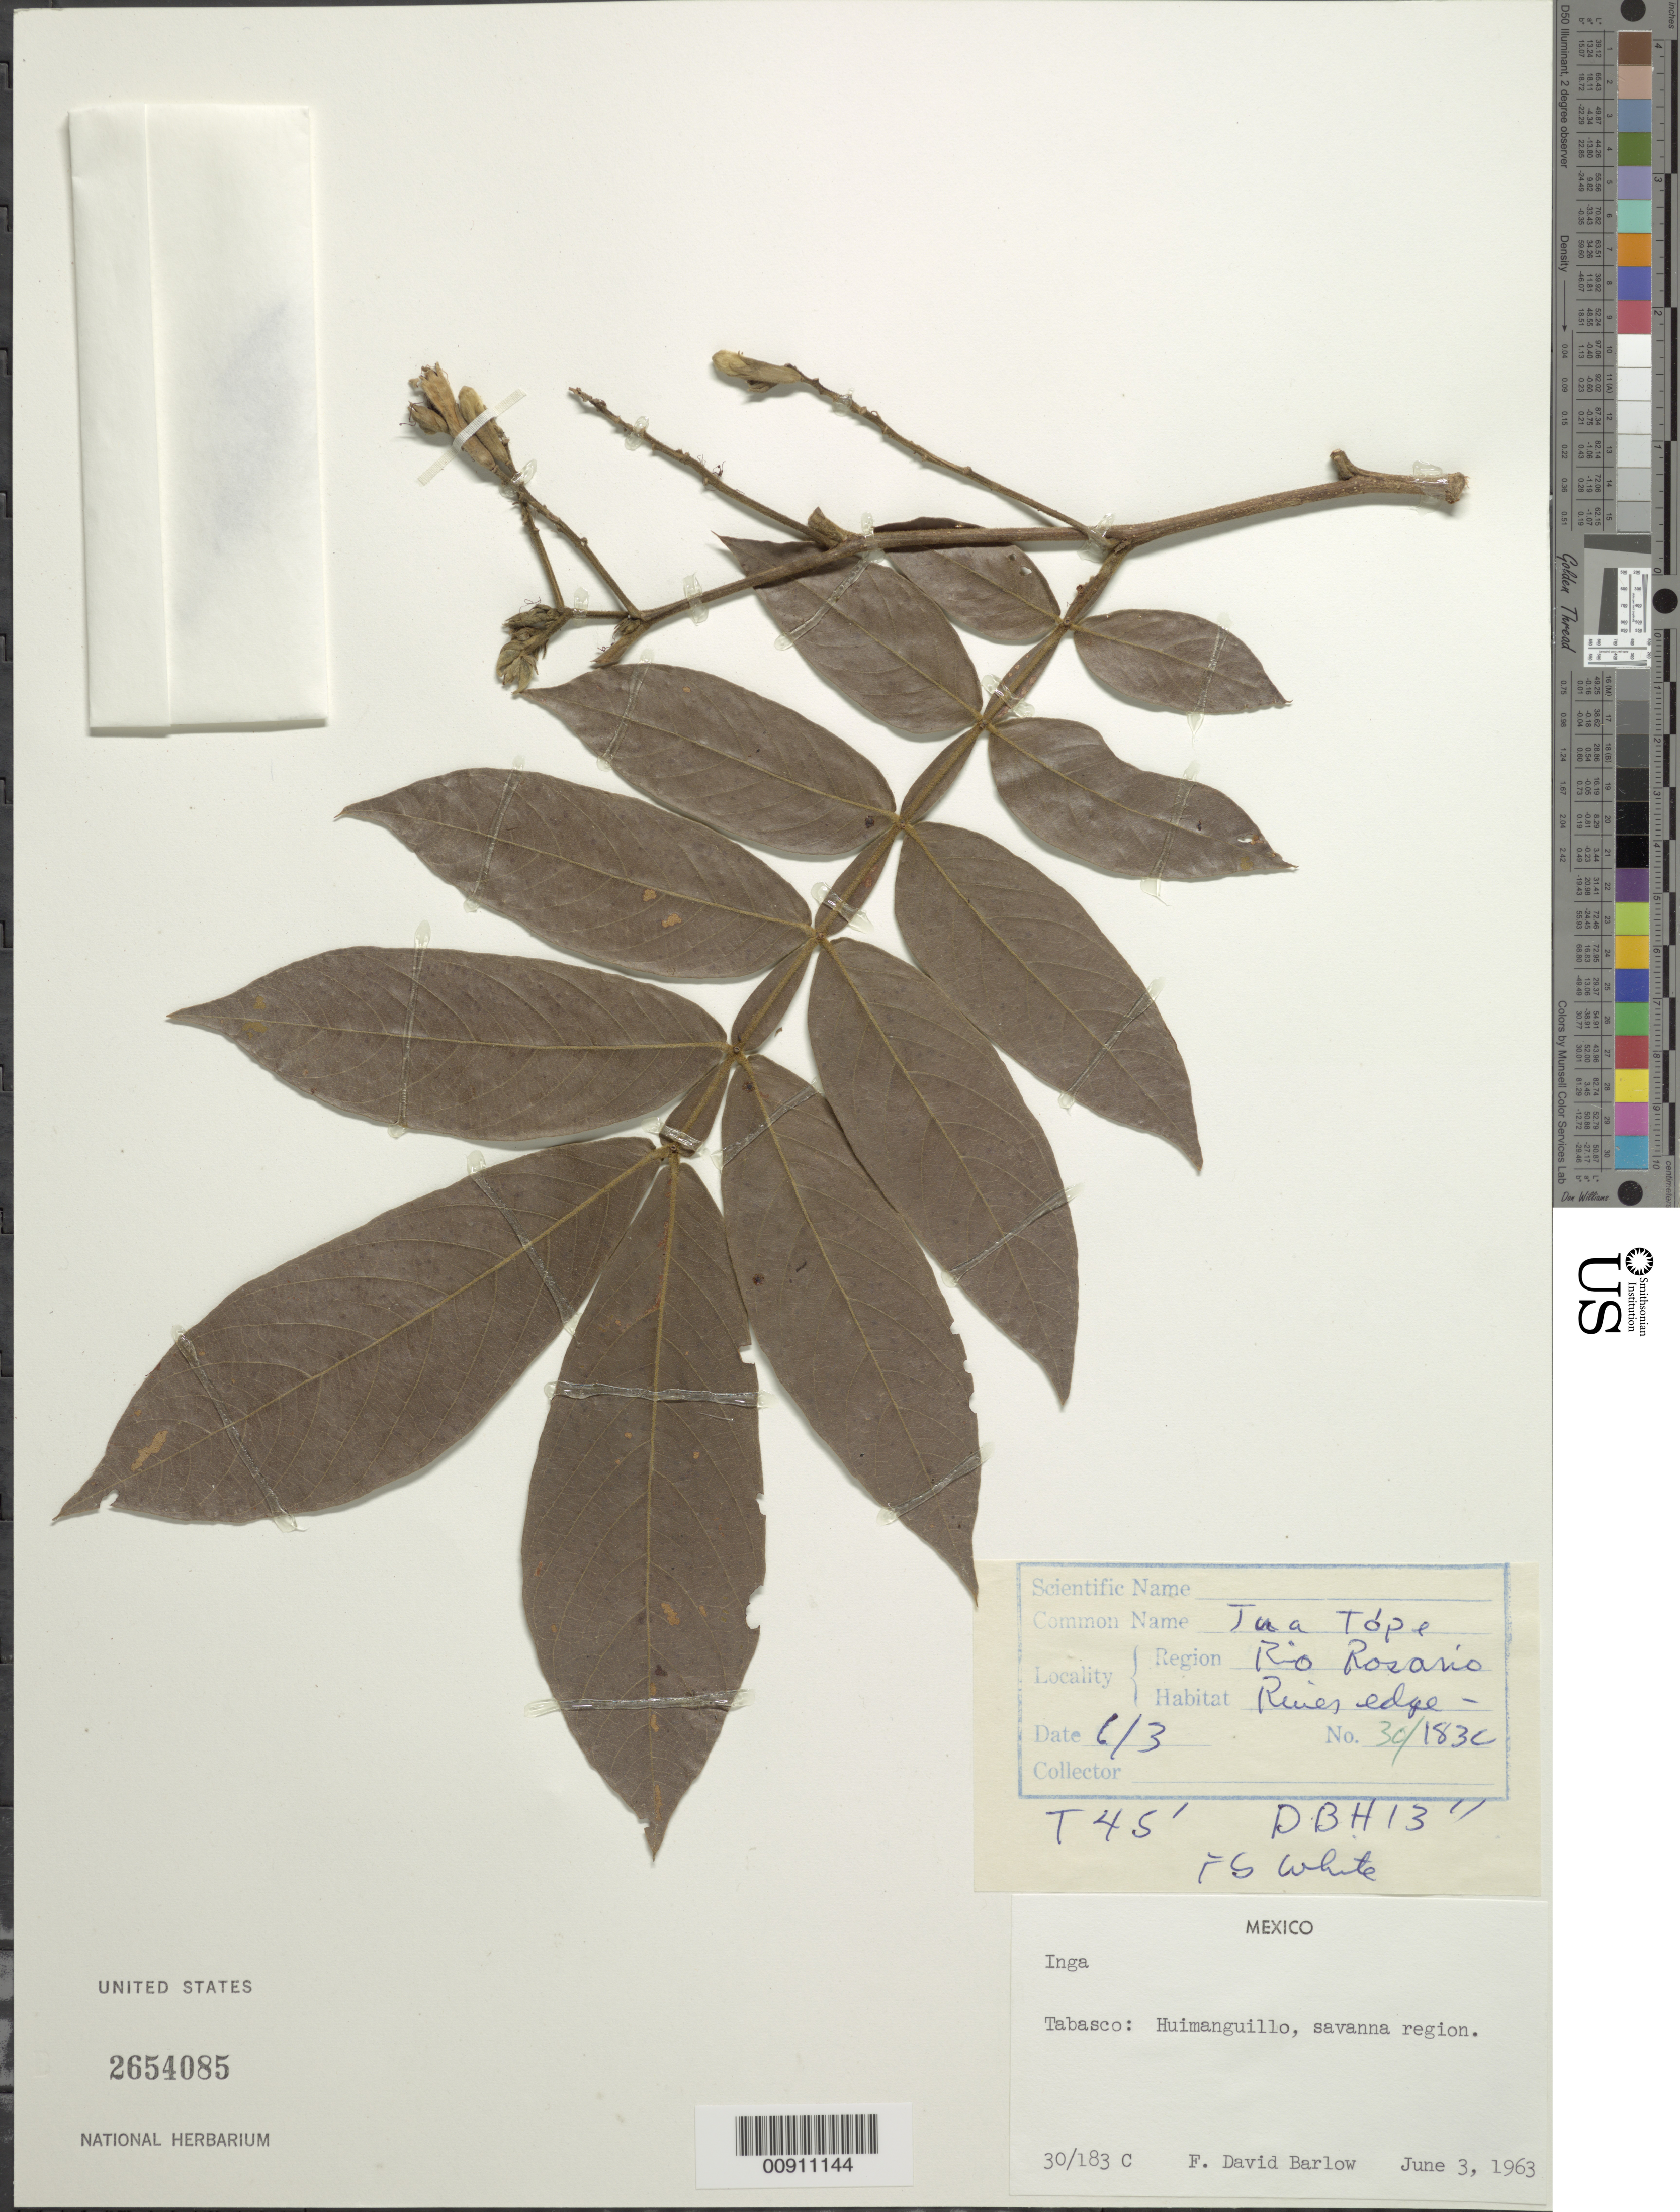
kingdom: Plantae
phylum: Tracheophyta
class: Magnoliopsida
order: Fabales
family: Fabaceae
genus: Inga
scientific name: Inga sp.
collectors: F. D. Barlow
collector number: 30/183 C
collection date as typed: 03 Jun 1963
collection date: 1963-06-03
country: Mexico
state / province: Tabasco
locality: Tabasco: Huimanguillo, Region Río Rosario.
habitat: River edge. Savanna region.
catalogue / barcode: US 2654085